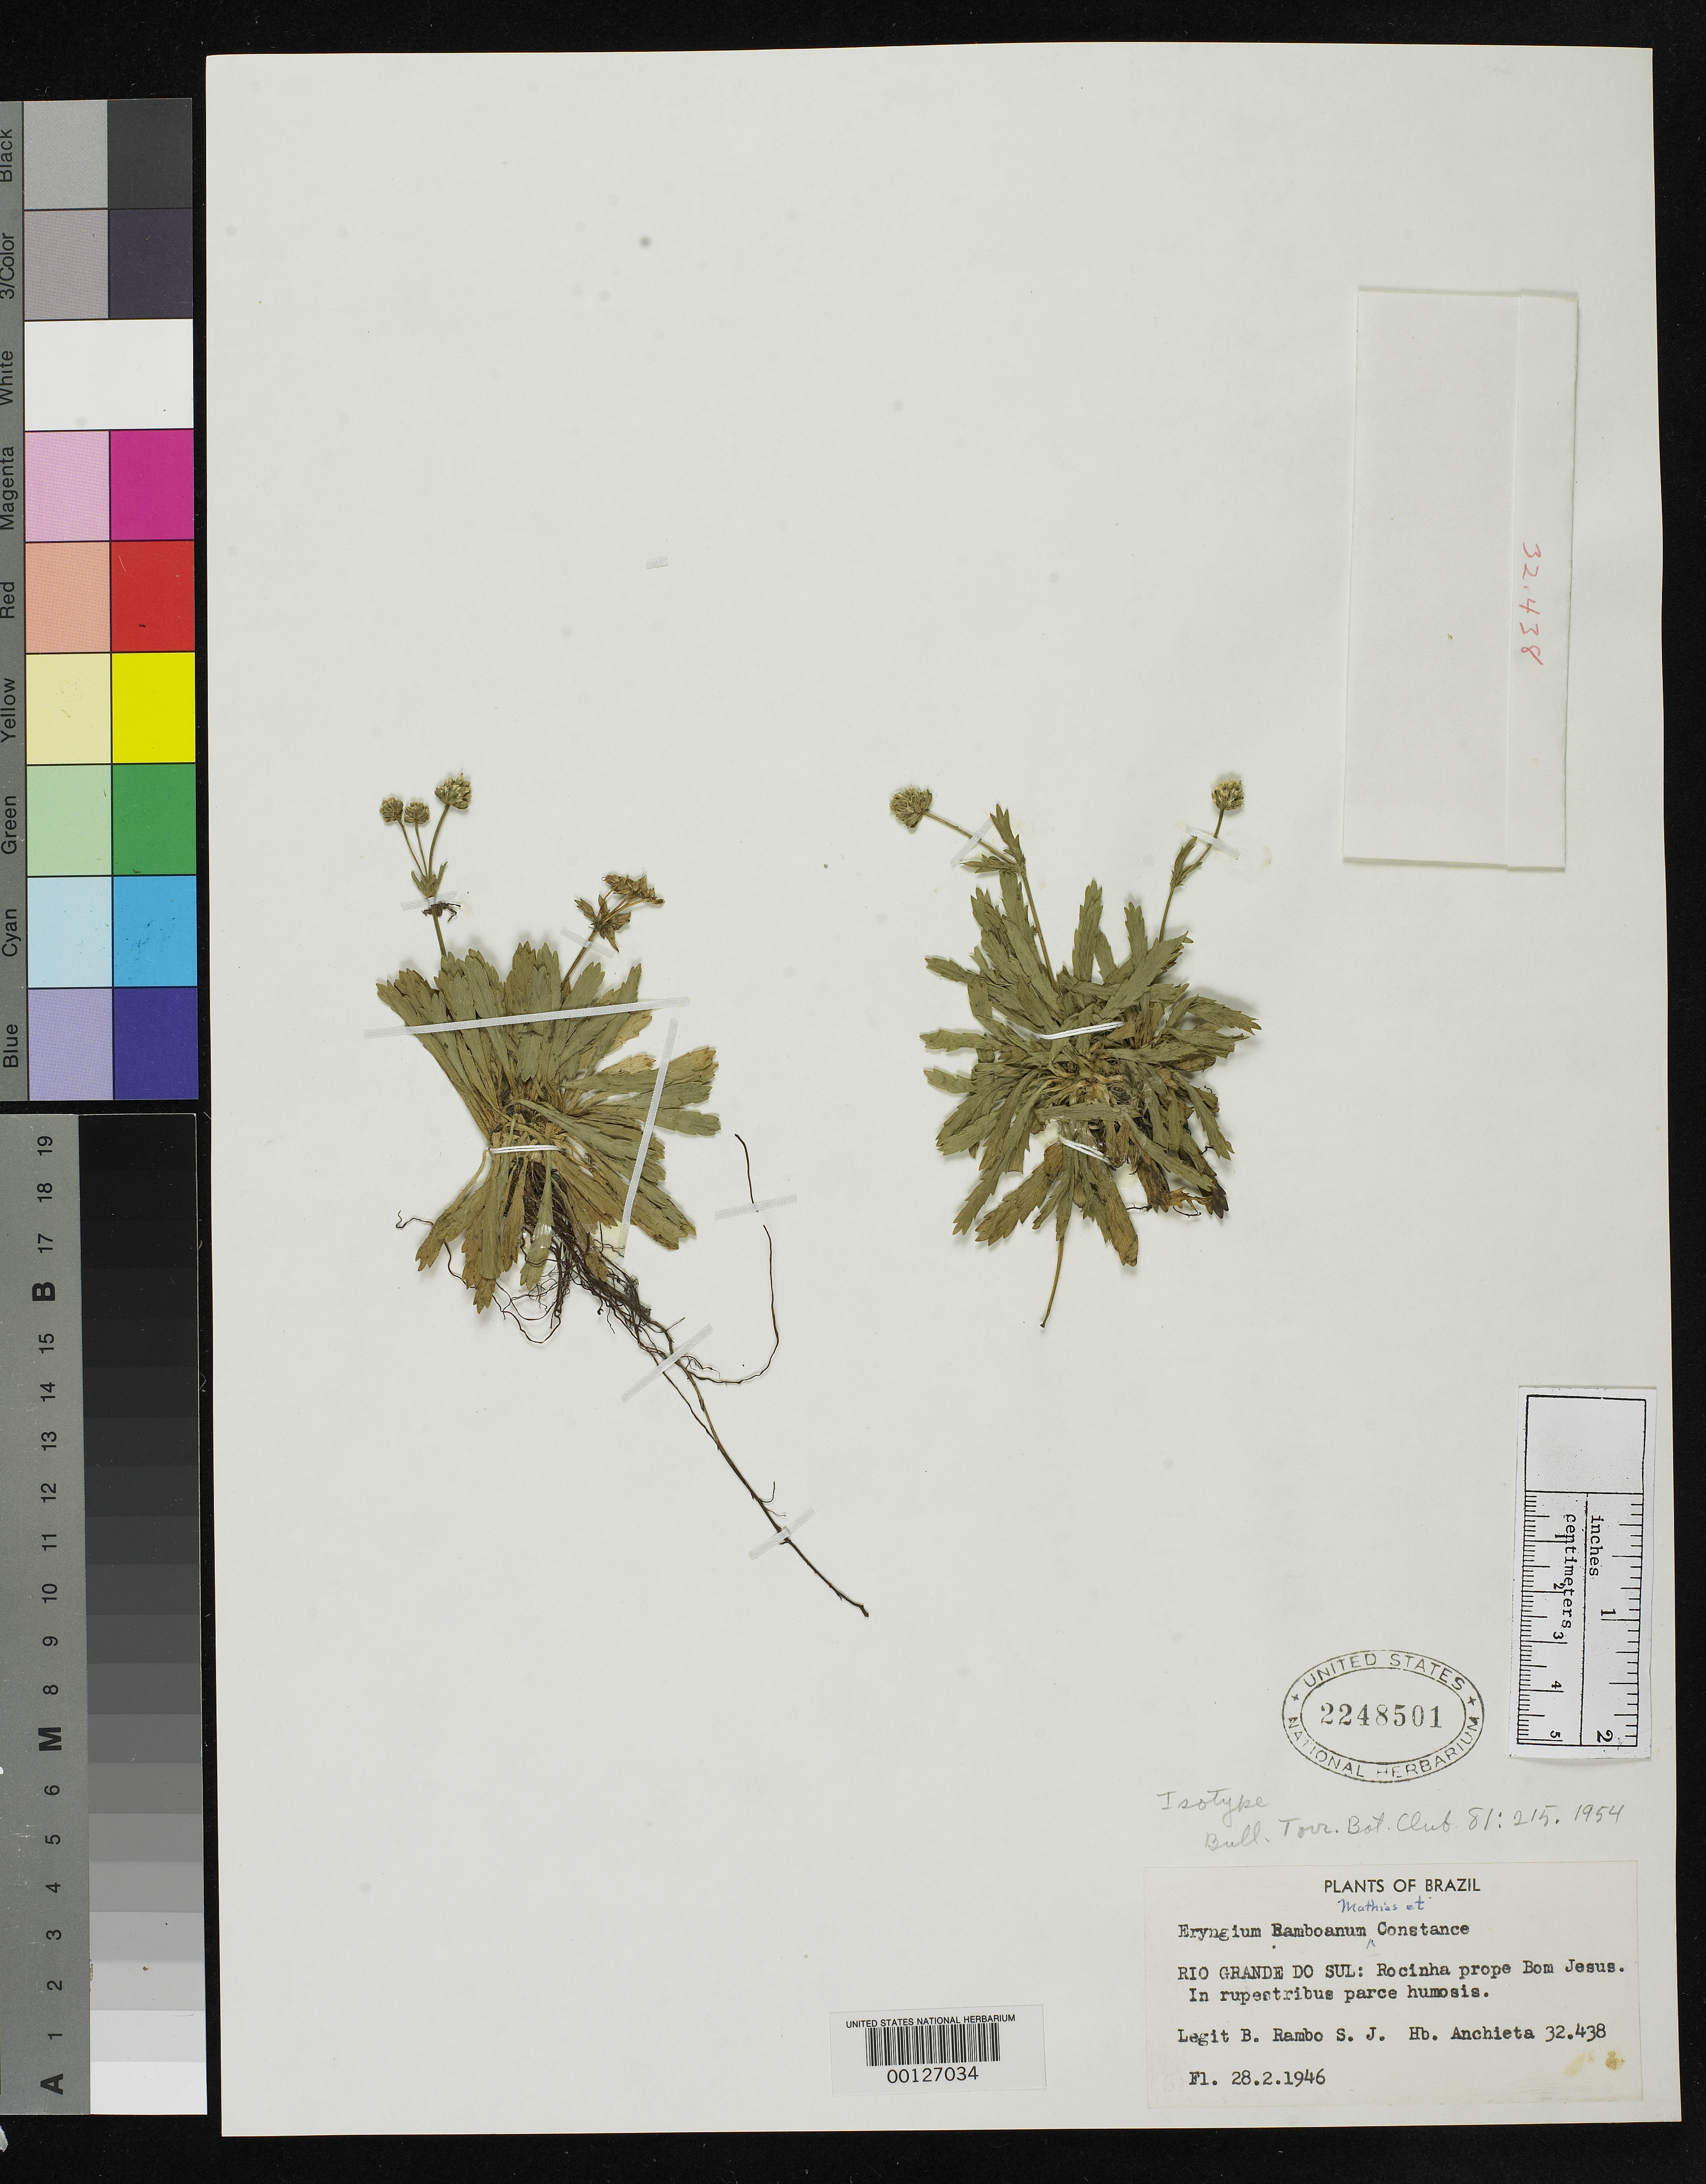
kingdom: Plantae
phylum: Tracheophyta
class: Magnoliopsida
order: Apiales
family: Apiaceae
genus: Eryngium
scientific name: Eryngium ramboanum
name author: Mathias & Constance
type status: Isotype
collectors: B. Rambo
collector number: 32438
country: Brazil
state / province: Minas Gerais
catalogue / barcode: US 2248501